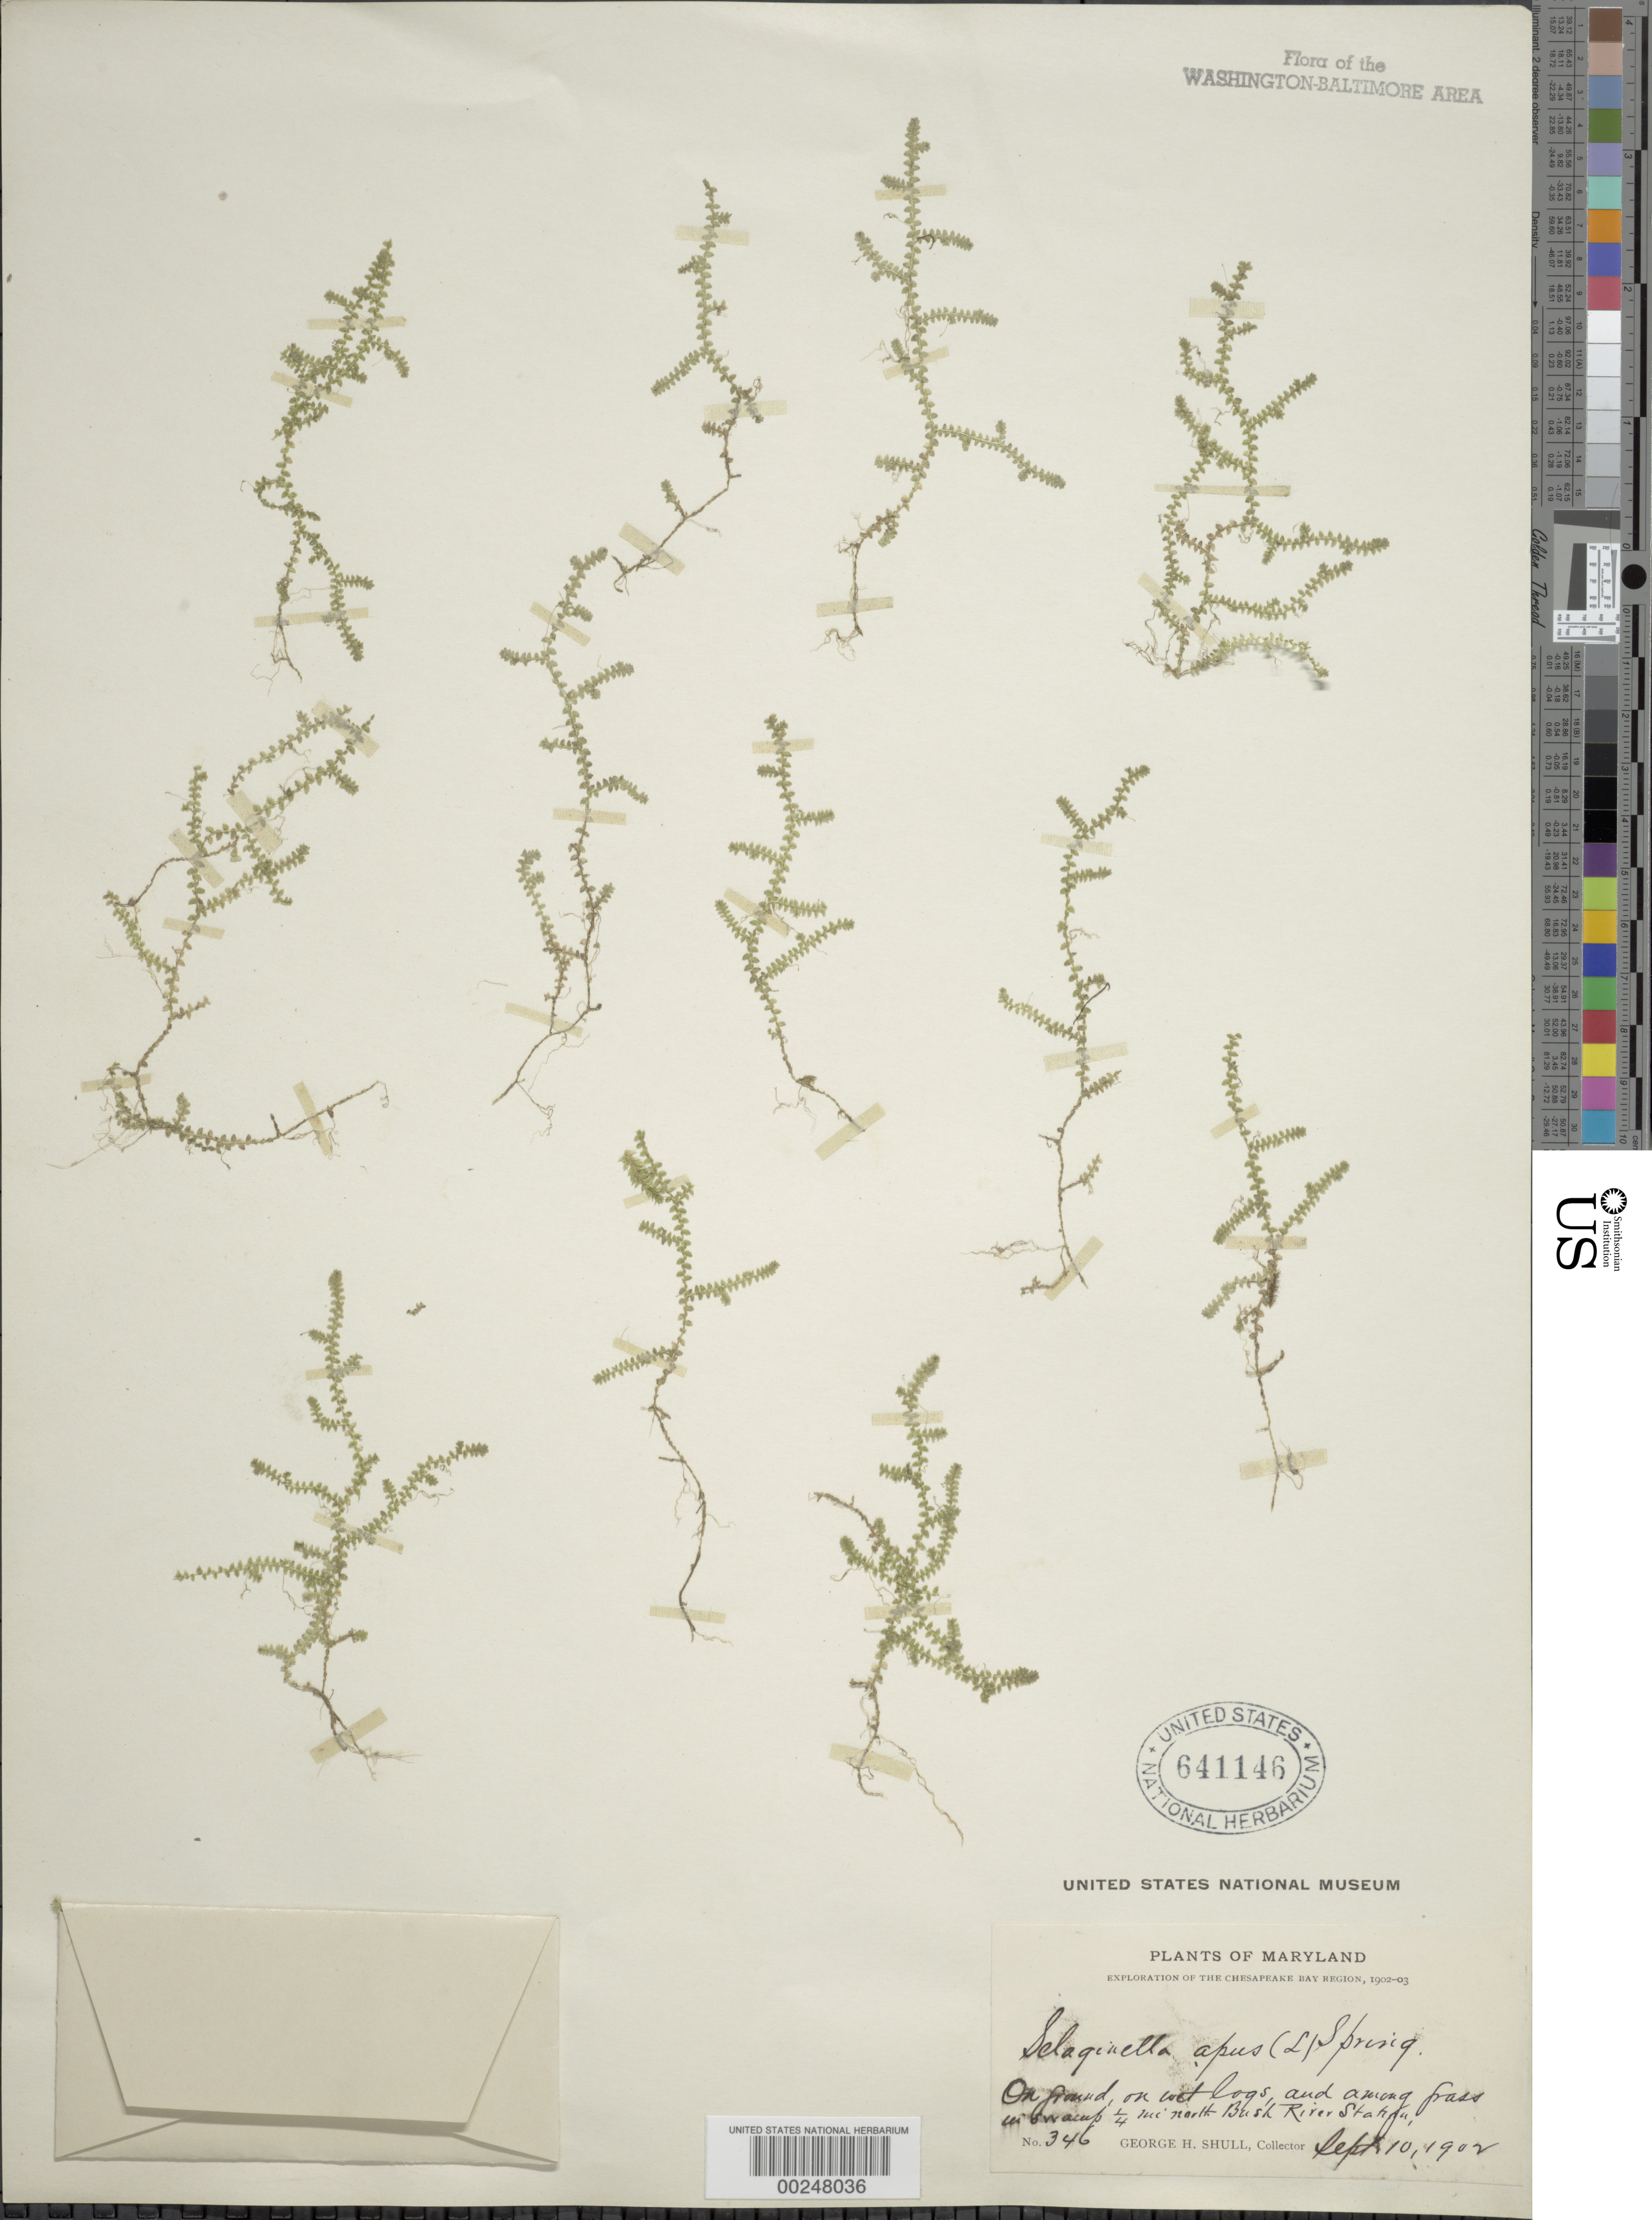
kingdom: Plantae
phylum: Tracheophyta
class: Lycopodiopsida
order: Selaginellales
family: Selaginellaceae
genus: Selaginella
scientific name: Selaginella apus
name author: Spring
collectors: G. H. Shull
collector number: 346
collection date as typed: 10 Sep 1902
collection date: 1902-09-10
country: United States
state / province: Maryland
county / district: Harford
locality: North of Bush River Station, swamp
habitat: On wet logs and among grass in swamp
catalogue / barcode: US 641146